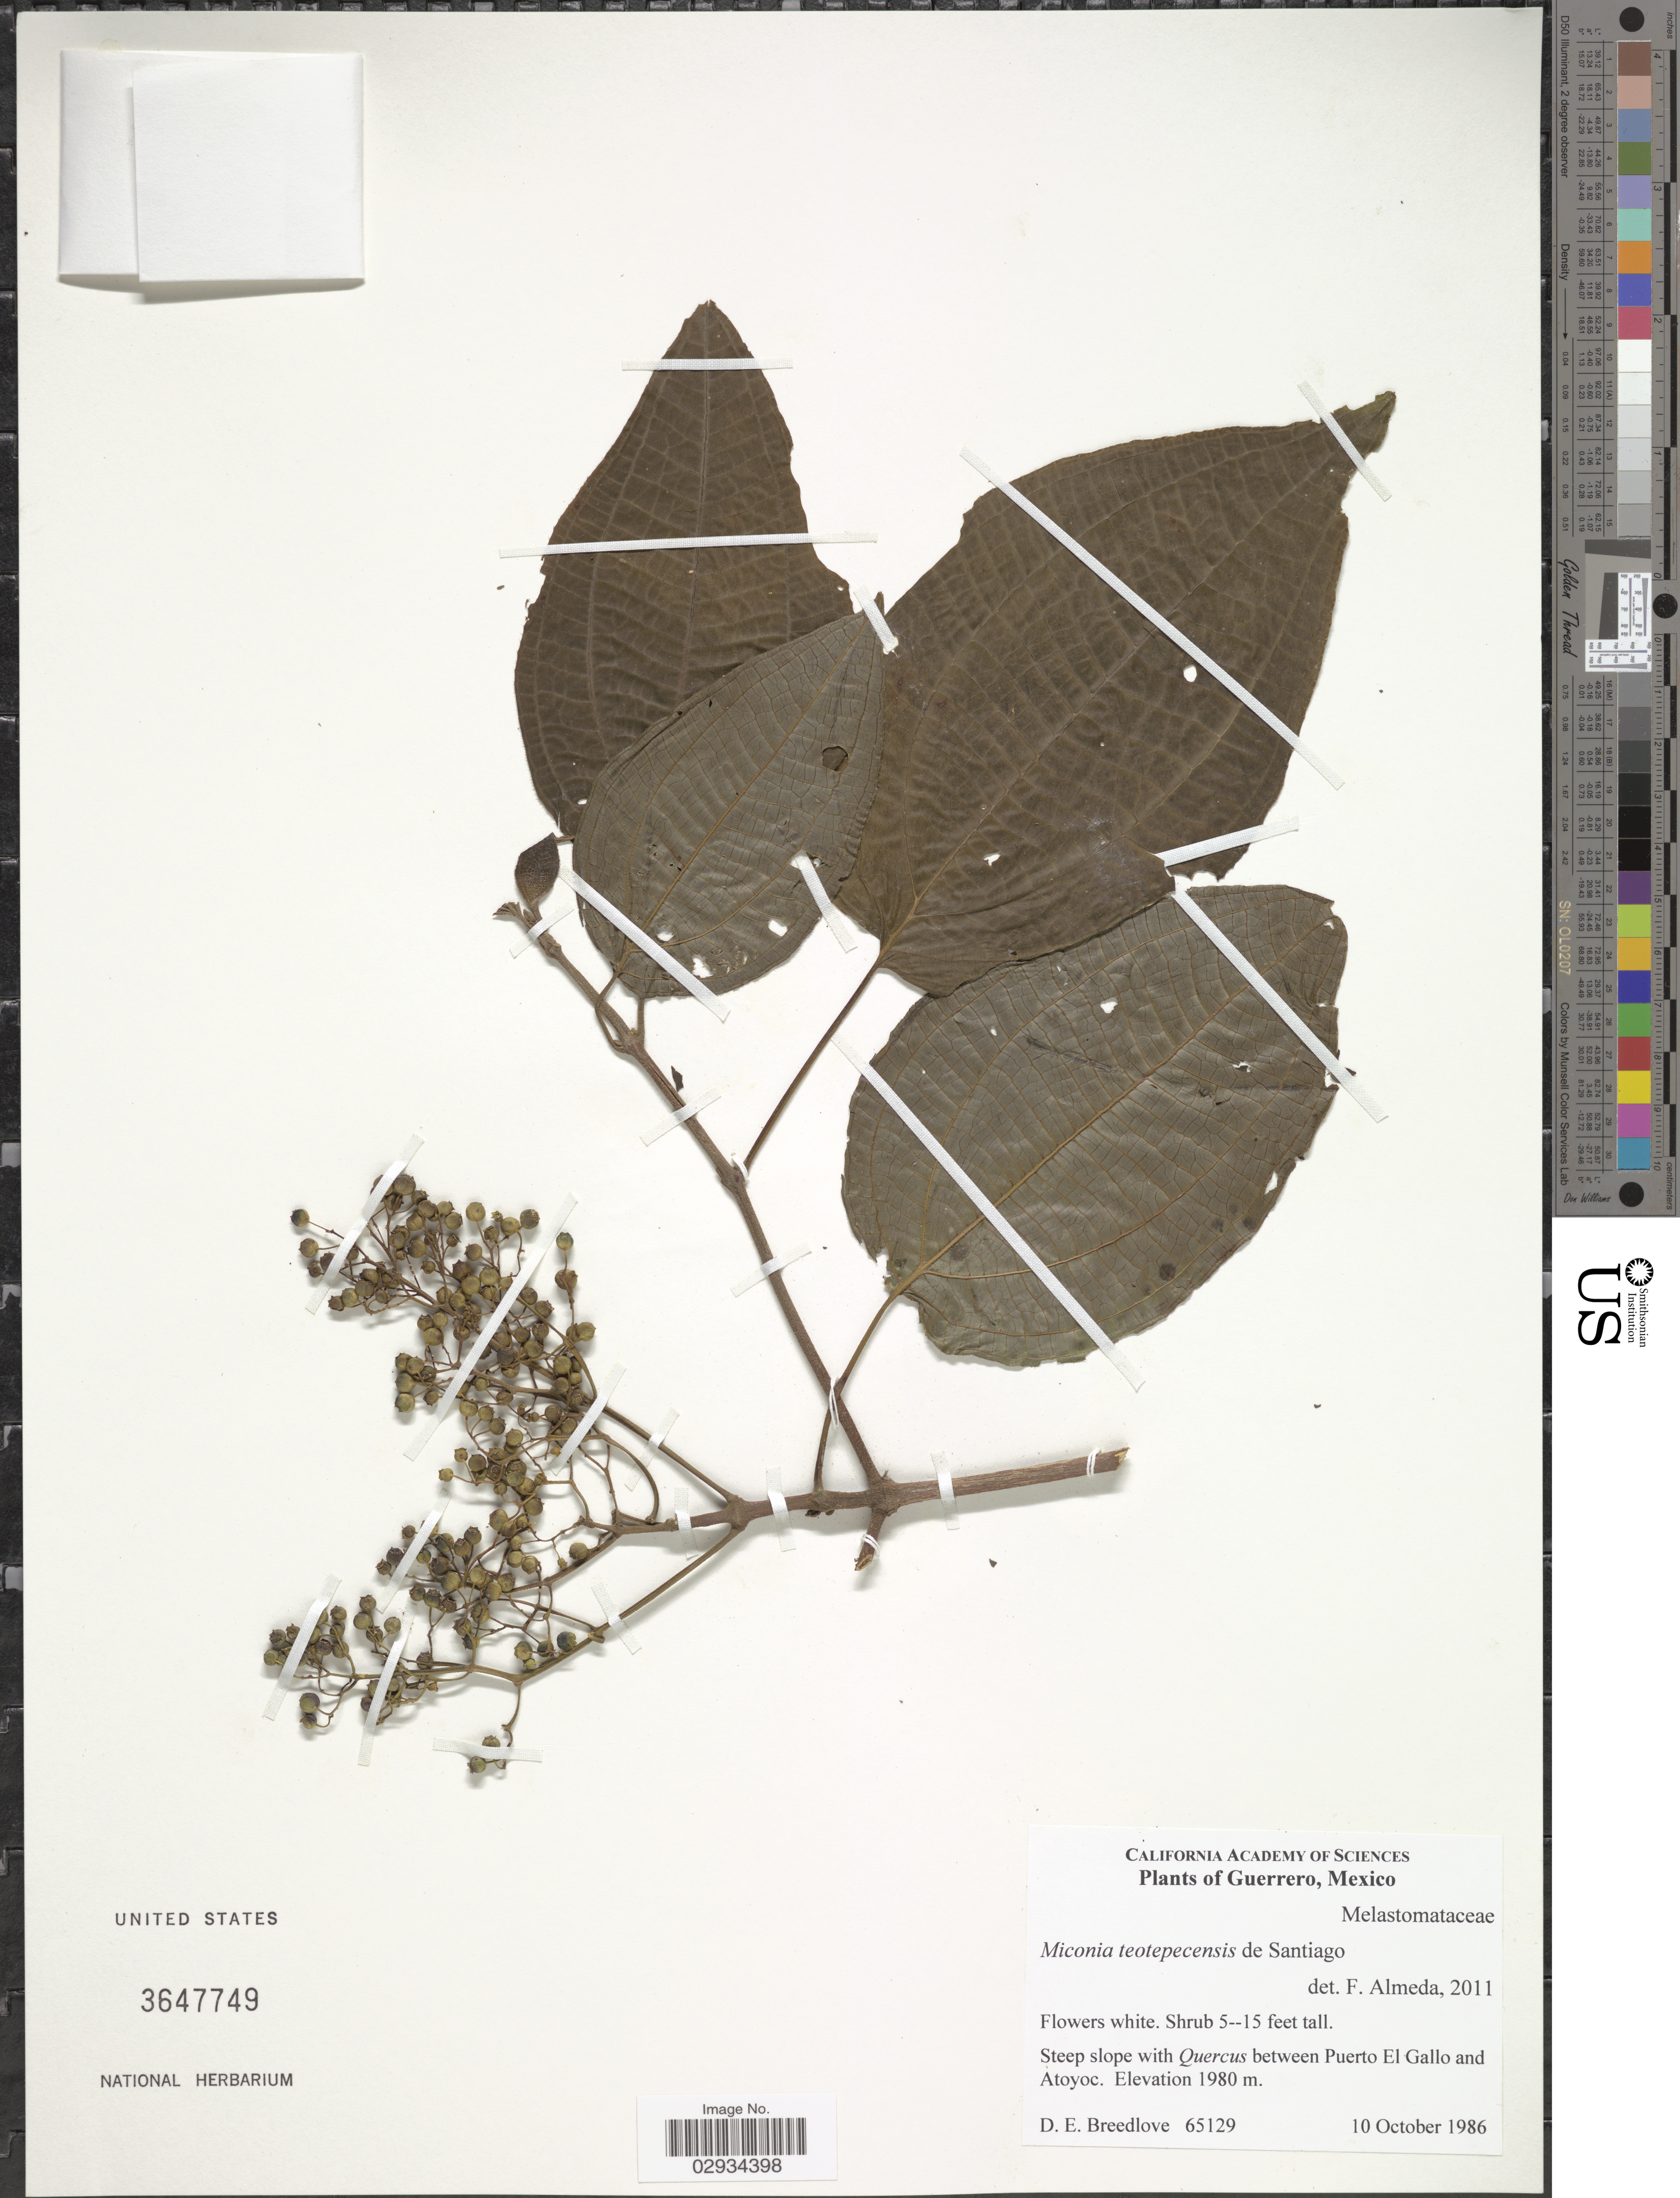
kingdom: Plantae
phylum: Tracheophyta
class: Magnoliopsida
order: Myrtales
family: Melastomataceae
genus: Miconia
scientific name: Miconia teotepecensis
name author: de Santiago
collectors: D. E. Breedlove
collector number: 65129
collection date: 1986-10-10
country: Mexico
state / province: Guerrero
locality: Puerto El Gallo and Atoyoc.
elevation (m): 1980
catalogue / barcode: US 3647749